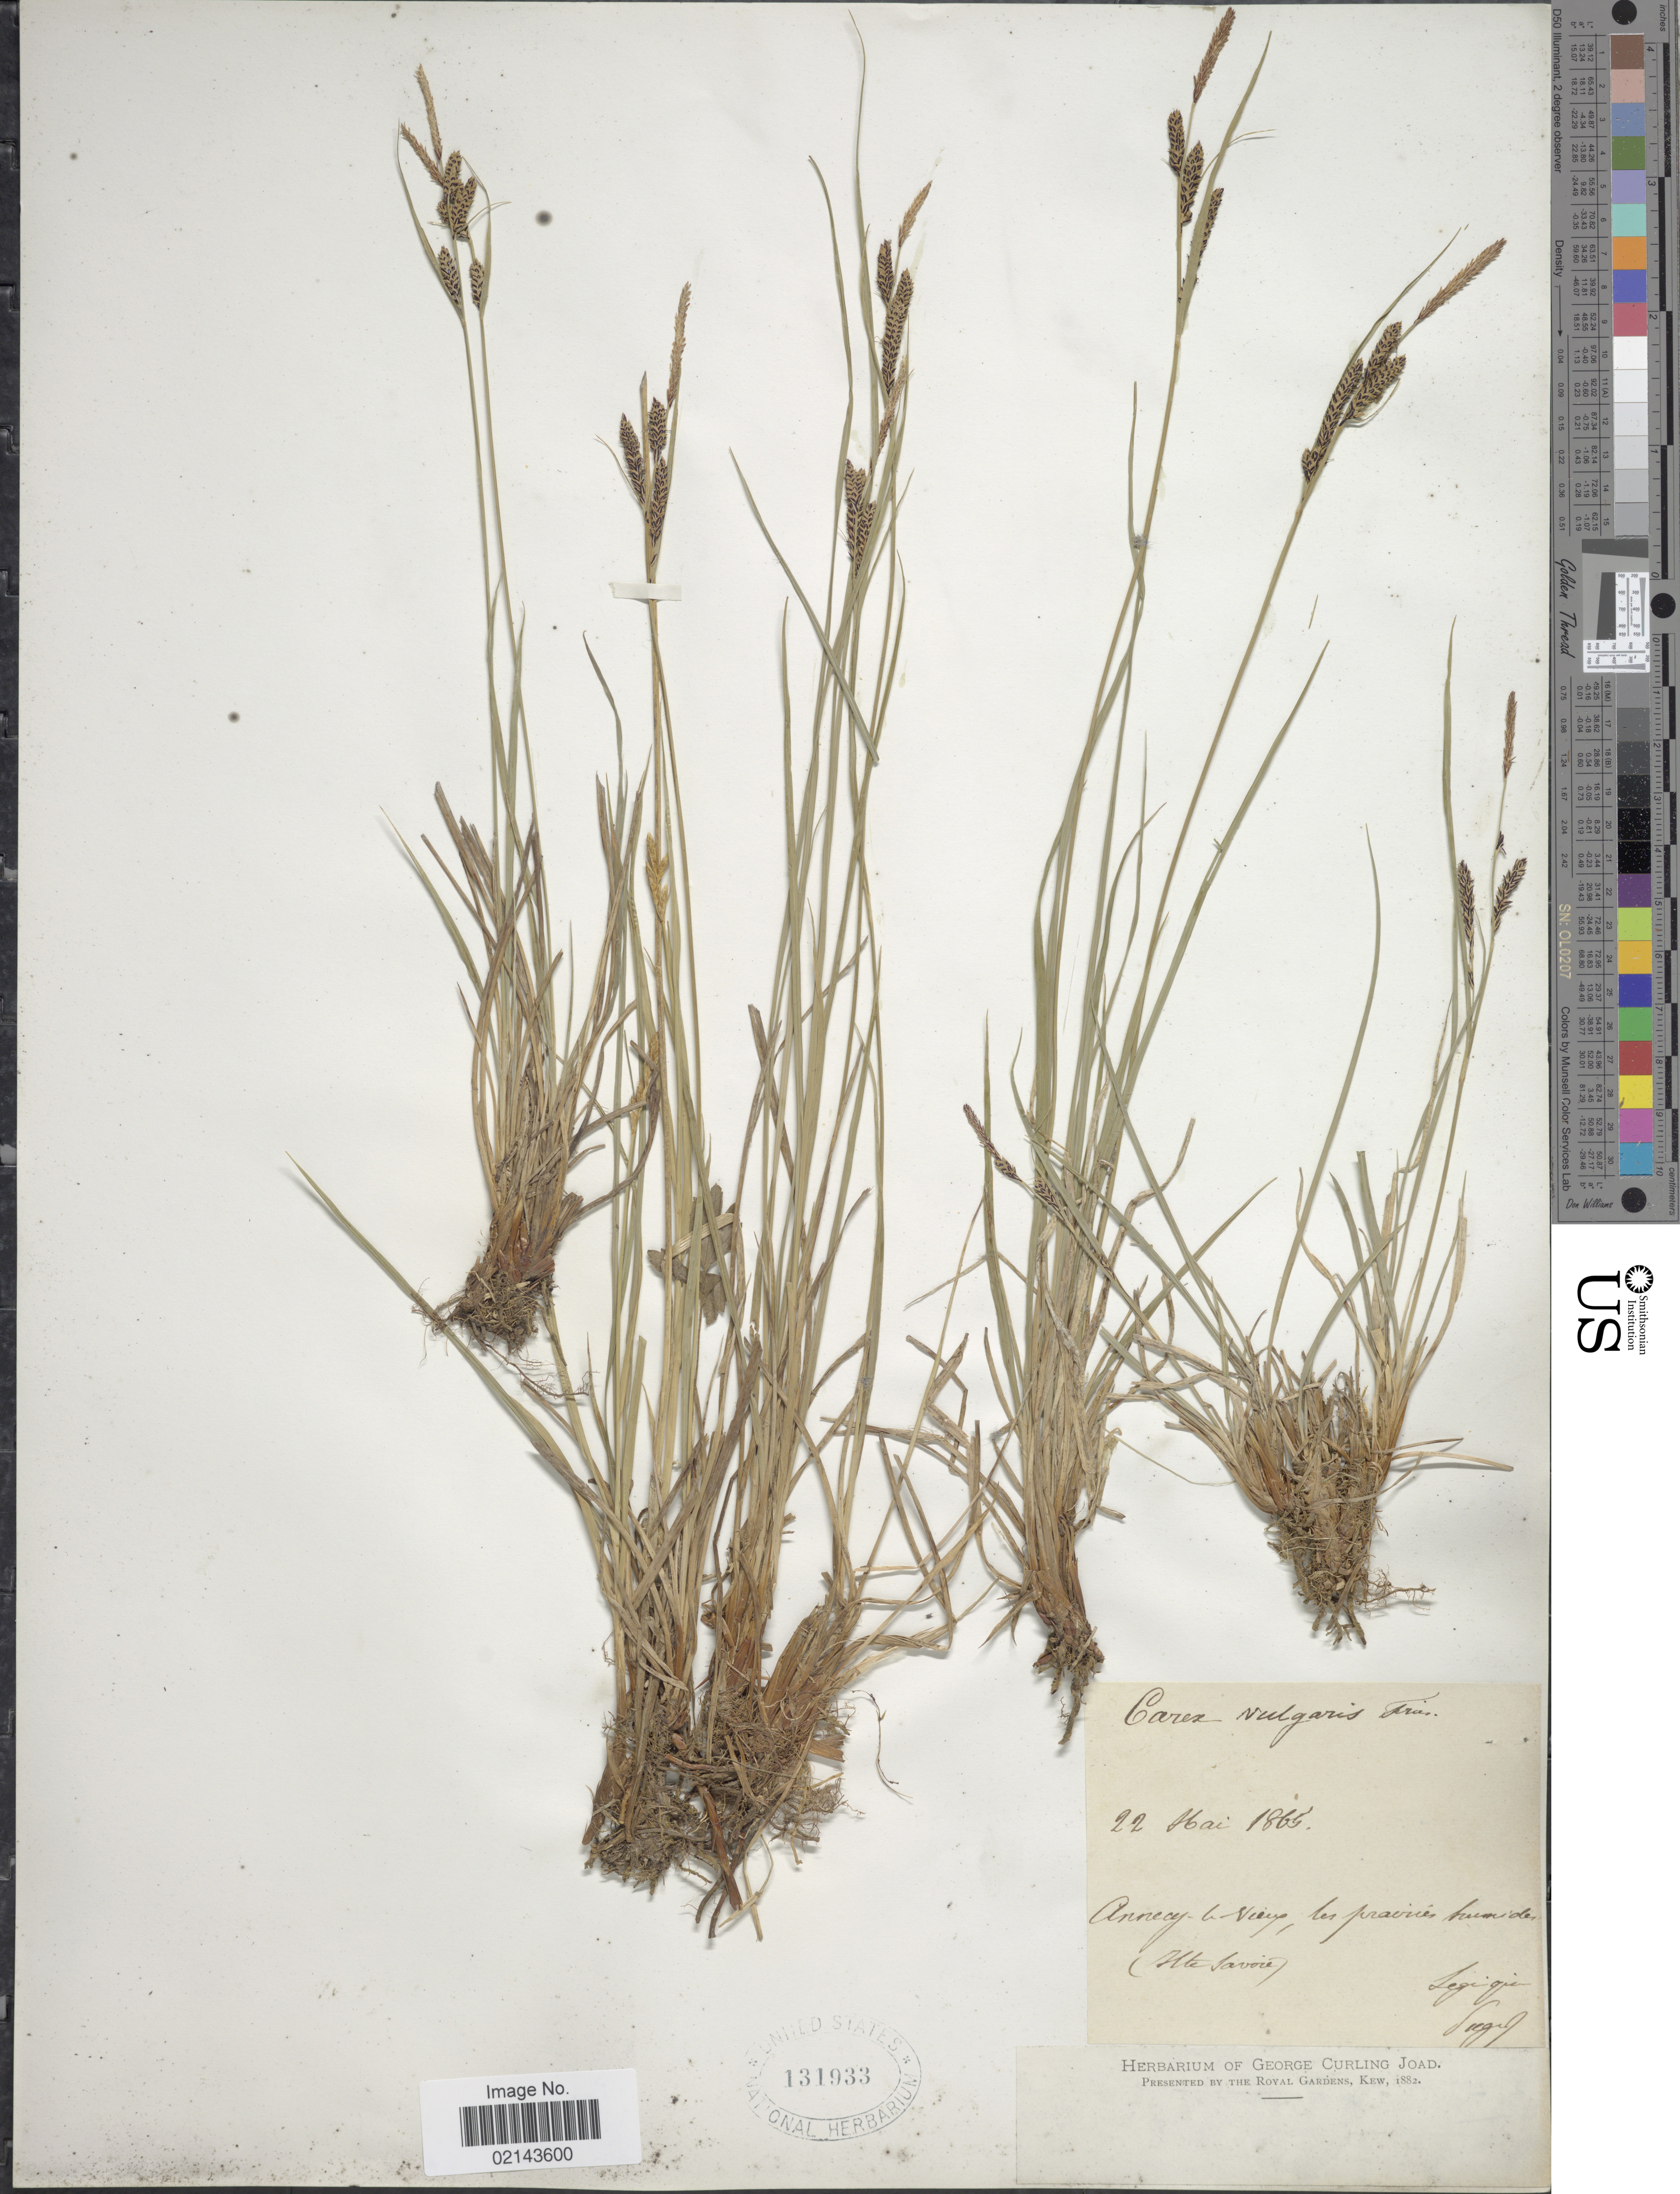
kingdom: Plantae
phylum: Tracheophyta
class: Liliopsida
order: Poales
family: Cyperaceae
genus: Carex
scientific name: Carex nigra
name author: (L.) Reichard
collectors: -. Puget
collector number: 22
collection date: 1865-05-22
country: France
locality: Annecy -le vieux, les prairies humides (Hte Savoie)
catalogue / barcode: US 131933